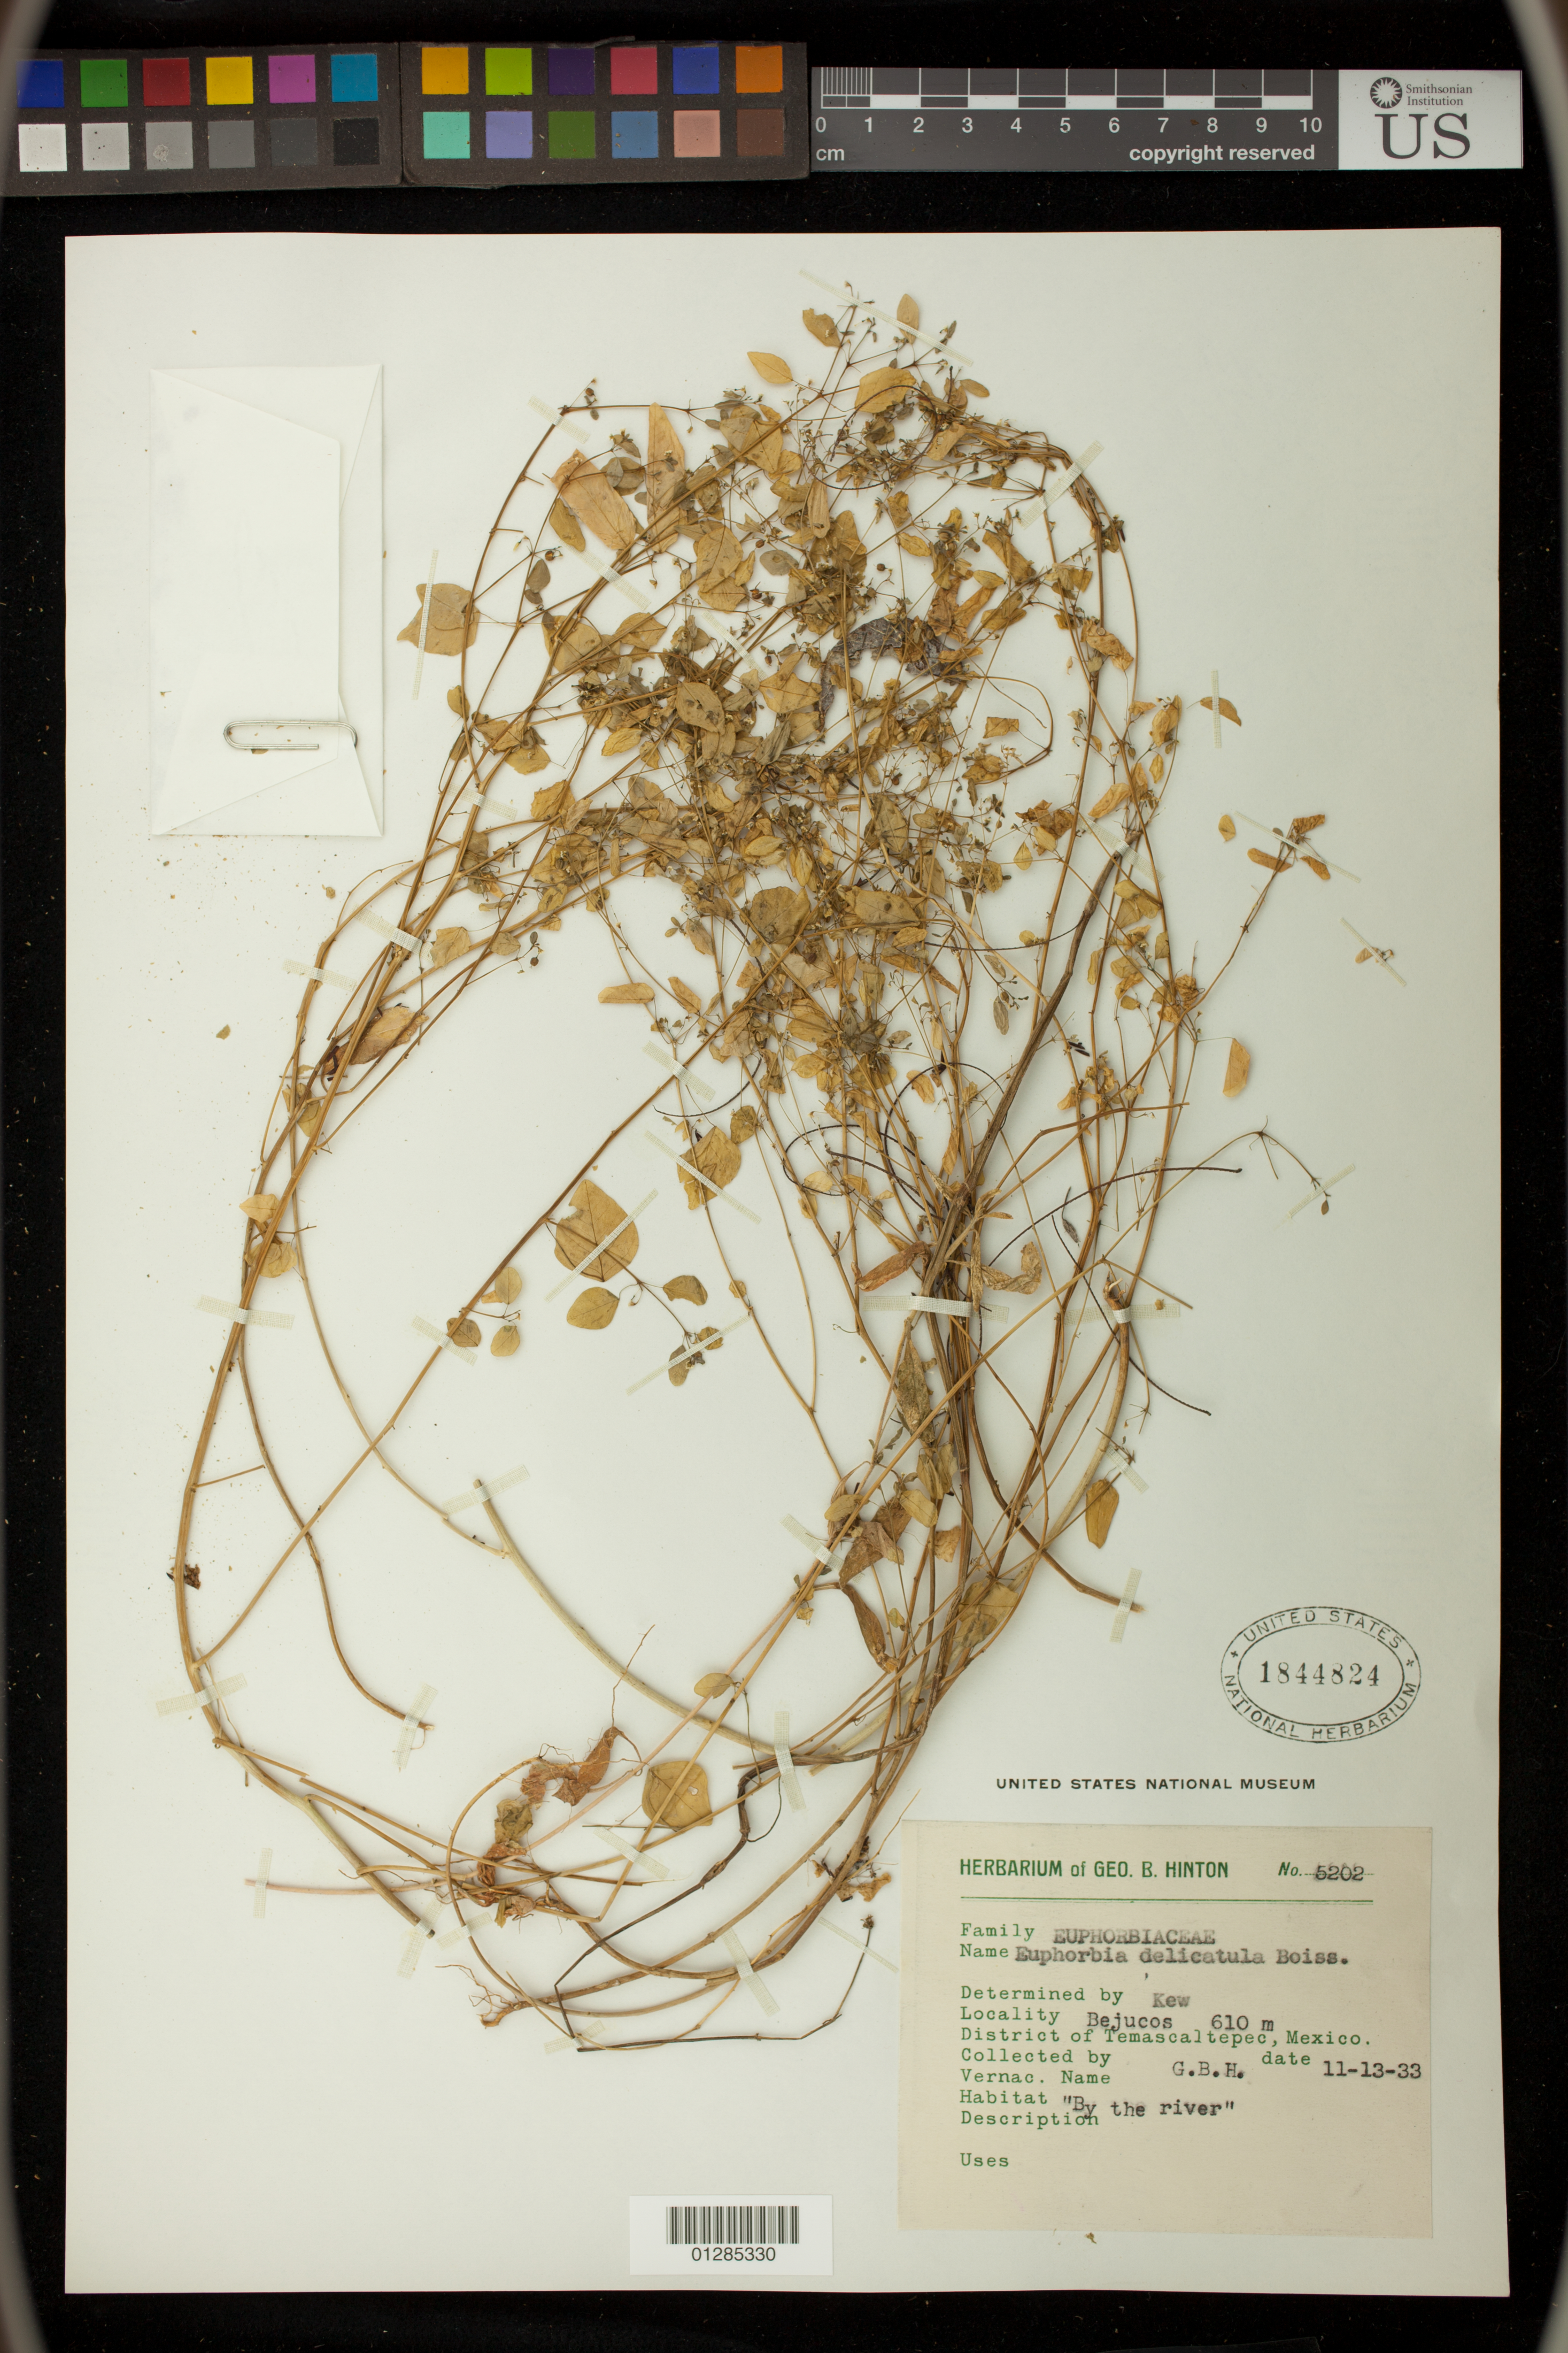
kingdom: Plantae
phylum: Tracheophyta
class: Magnoliopsida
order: Malpighiales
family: Euphorbiaceae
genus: Euphorbia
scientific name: Euphorbia delicatula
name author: Boiss.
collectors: G. B. Hinton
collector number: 5202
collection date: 1933-11-13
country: Mexico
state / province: México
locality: Bejucos, District of Temascaltepec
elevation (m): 610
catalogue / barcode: US 1844824